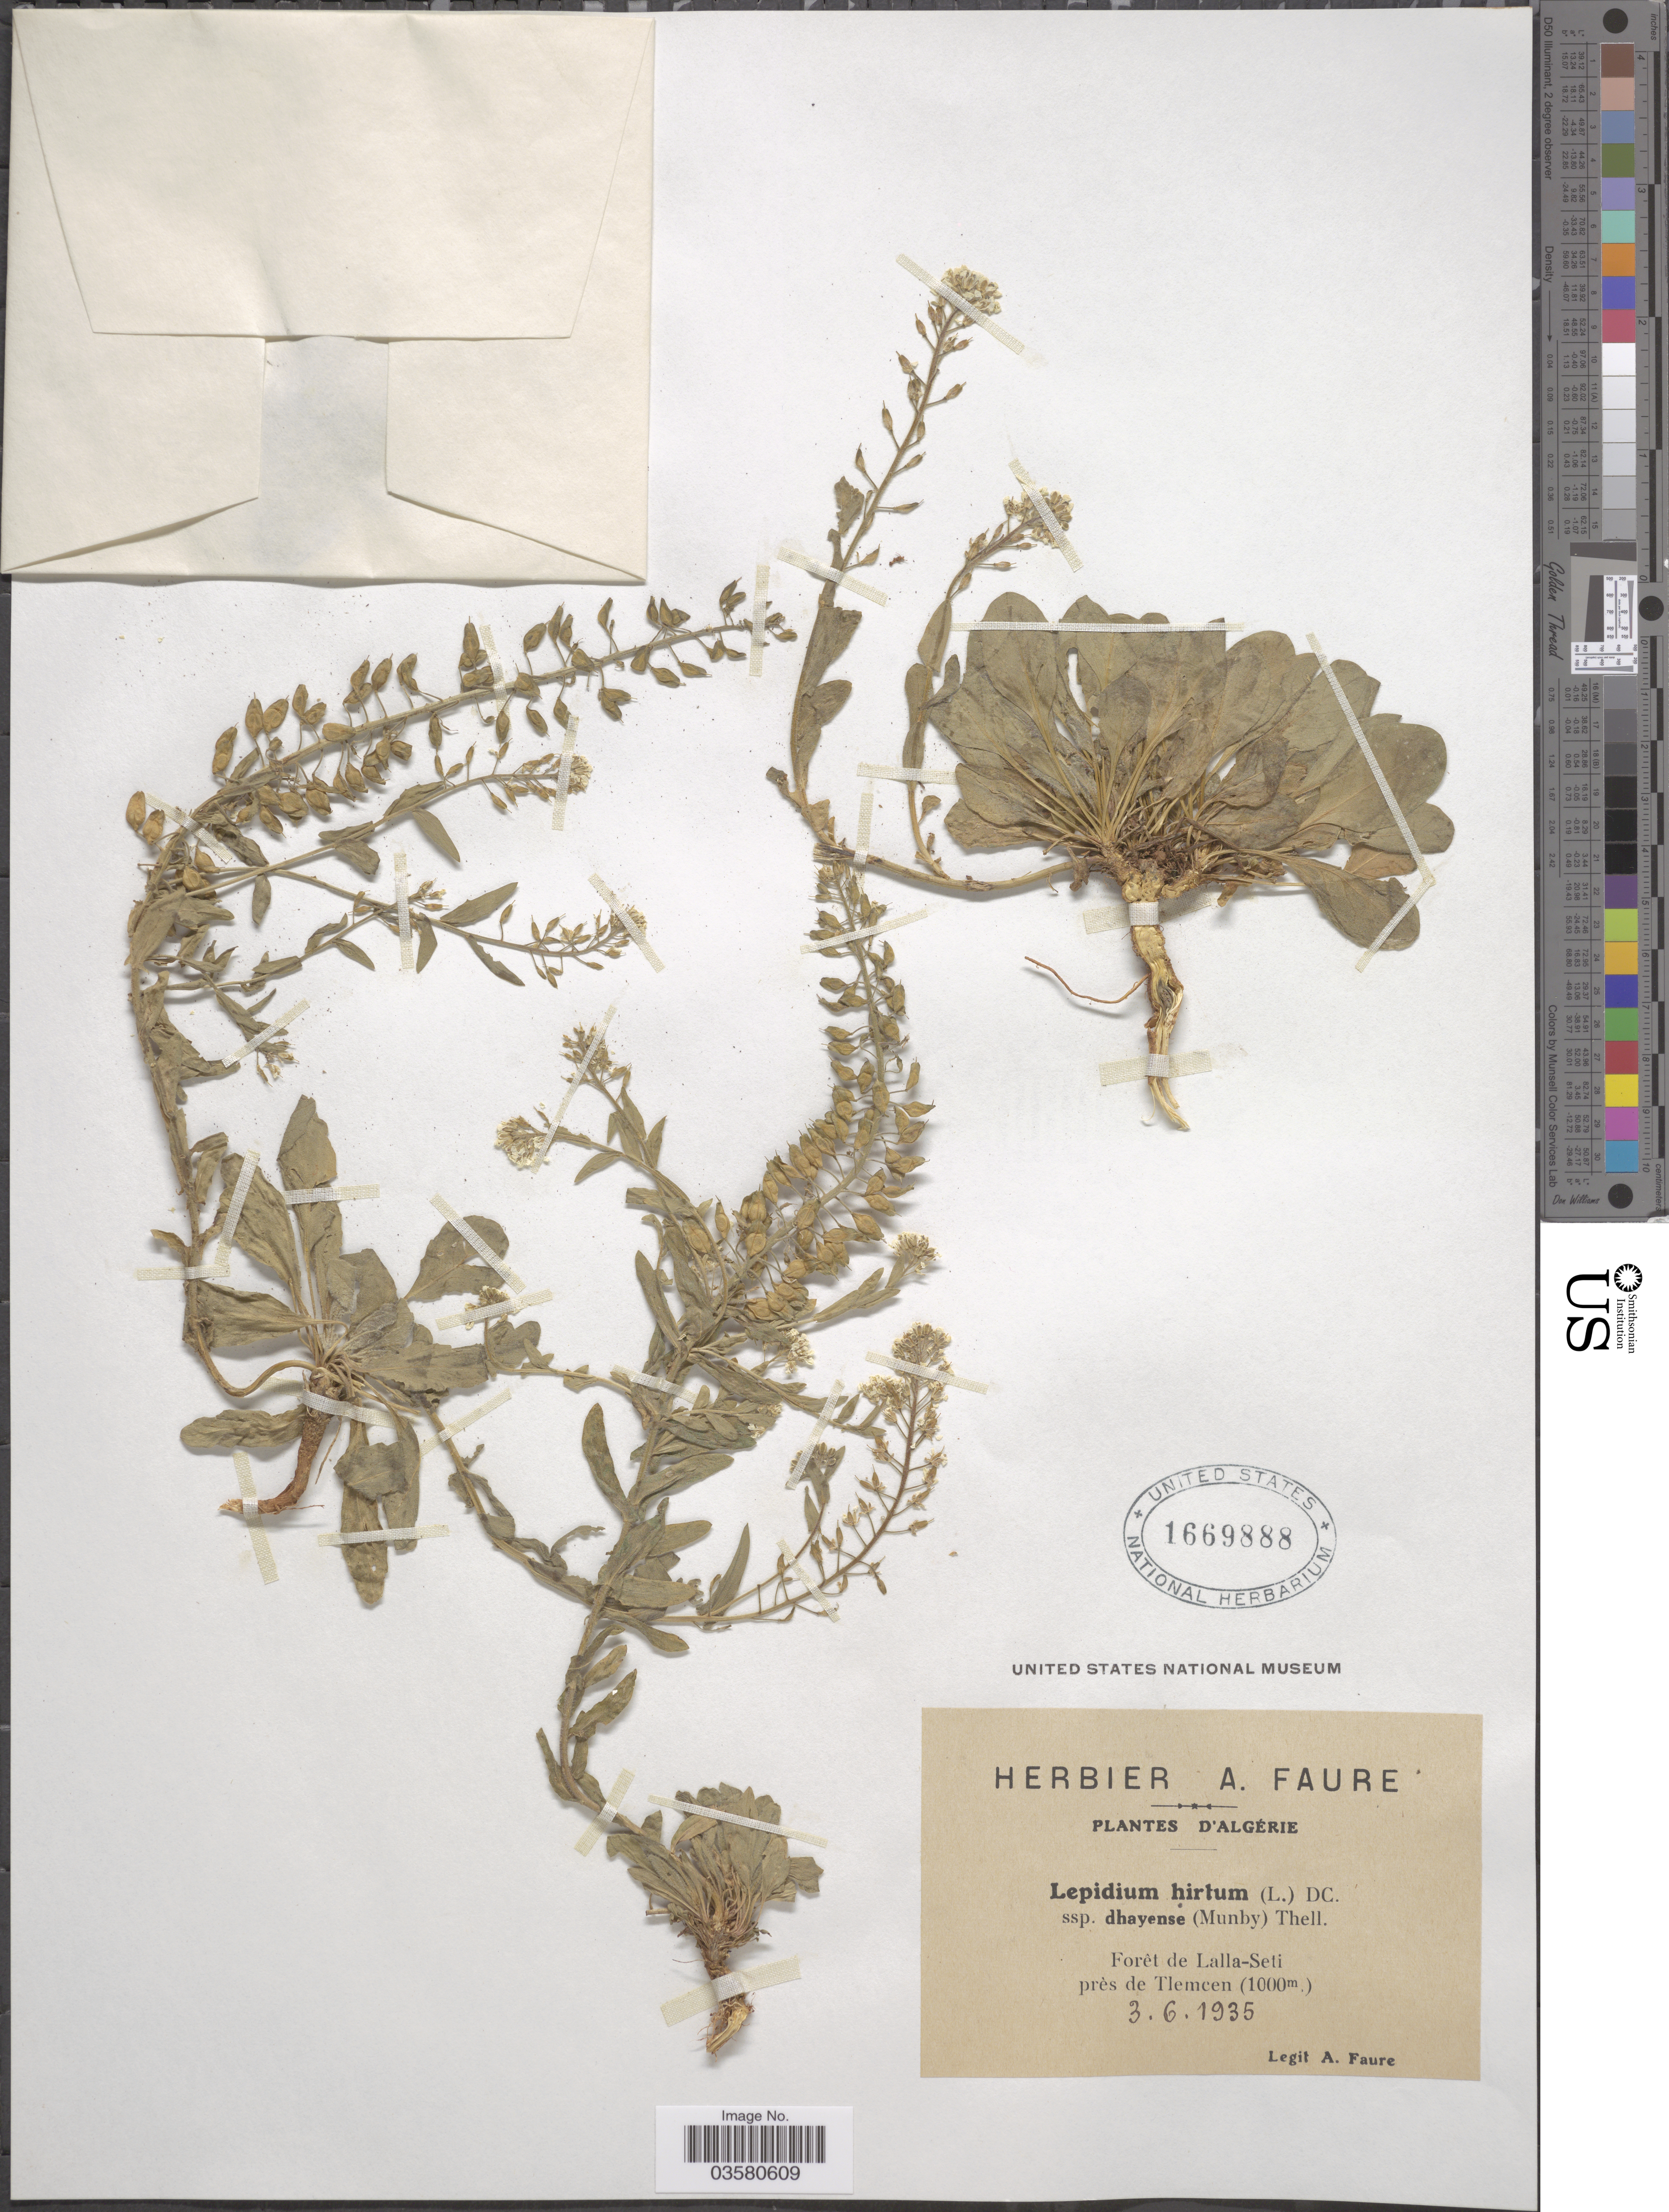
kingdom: Plantae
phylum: Tracheophyta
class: Magnoliopsida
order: Brassicales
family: Brassicaceae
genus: Lepidium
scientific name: Lepidium hirtum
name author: (L.) Sm.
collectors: A. Faure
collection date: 1935-06-03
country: Algeria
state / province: Tlemcen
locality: Forêt de Lalla-Seti, près de Tlemcen.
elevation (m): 1000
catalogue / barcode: US 1669888